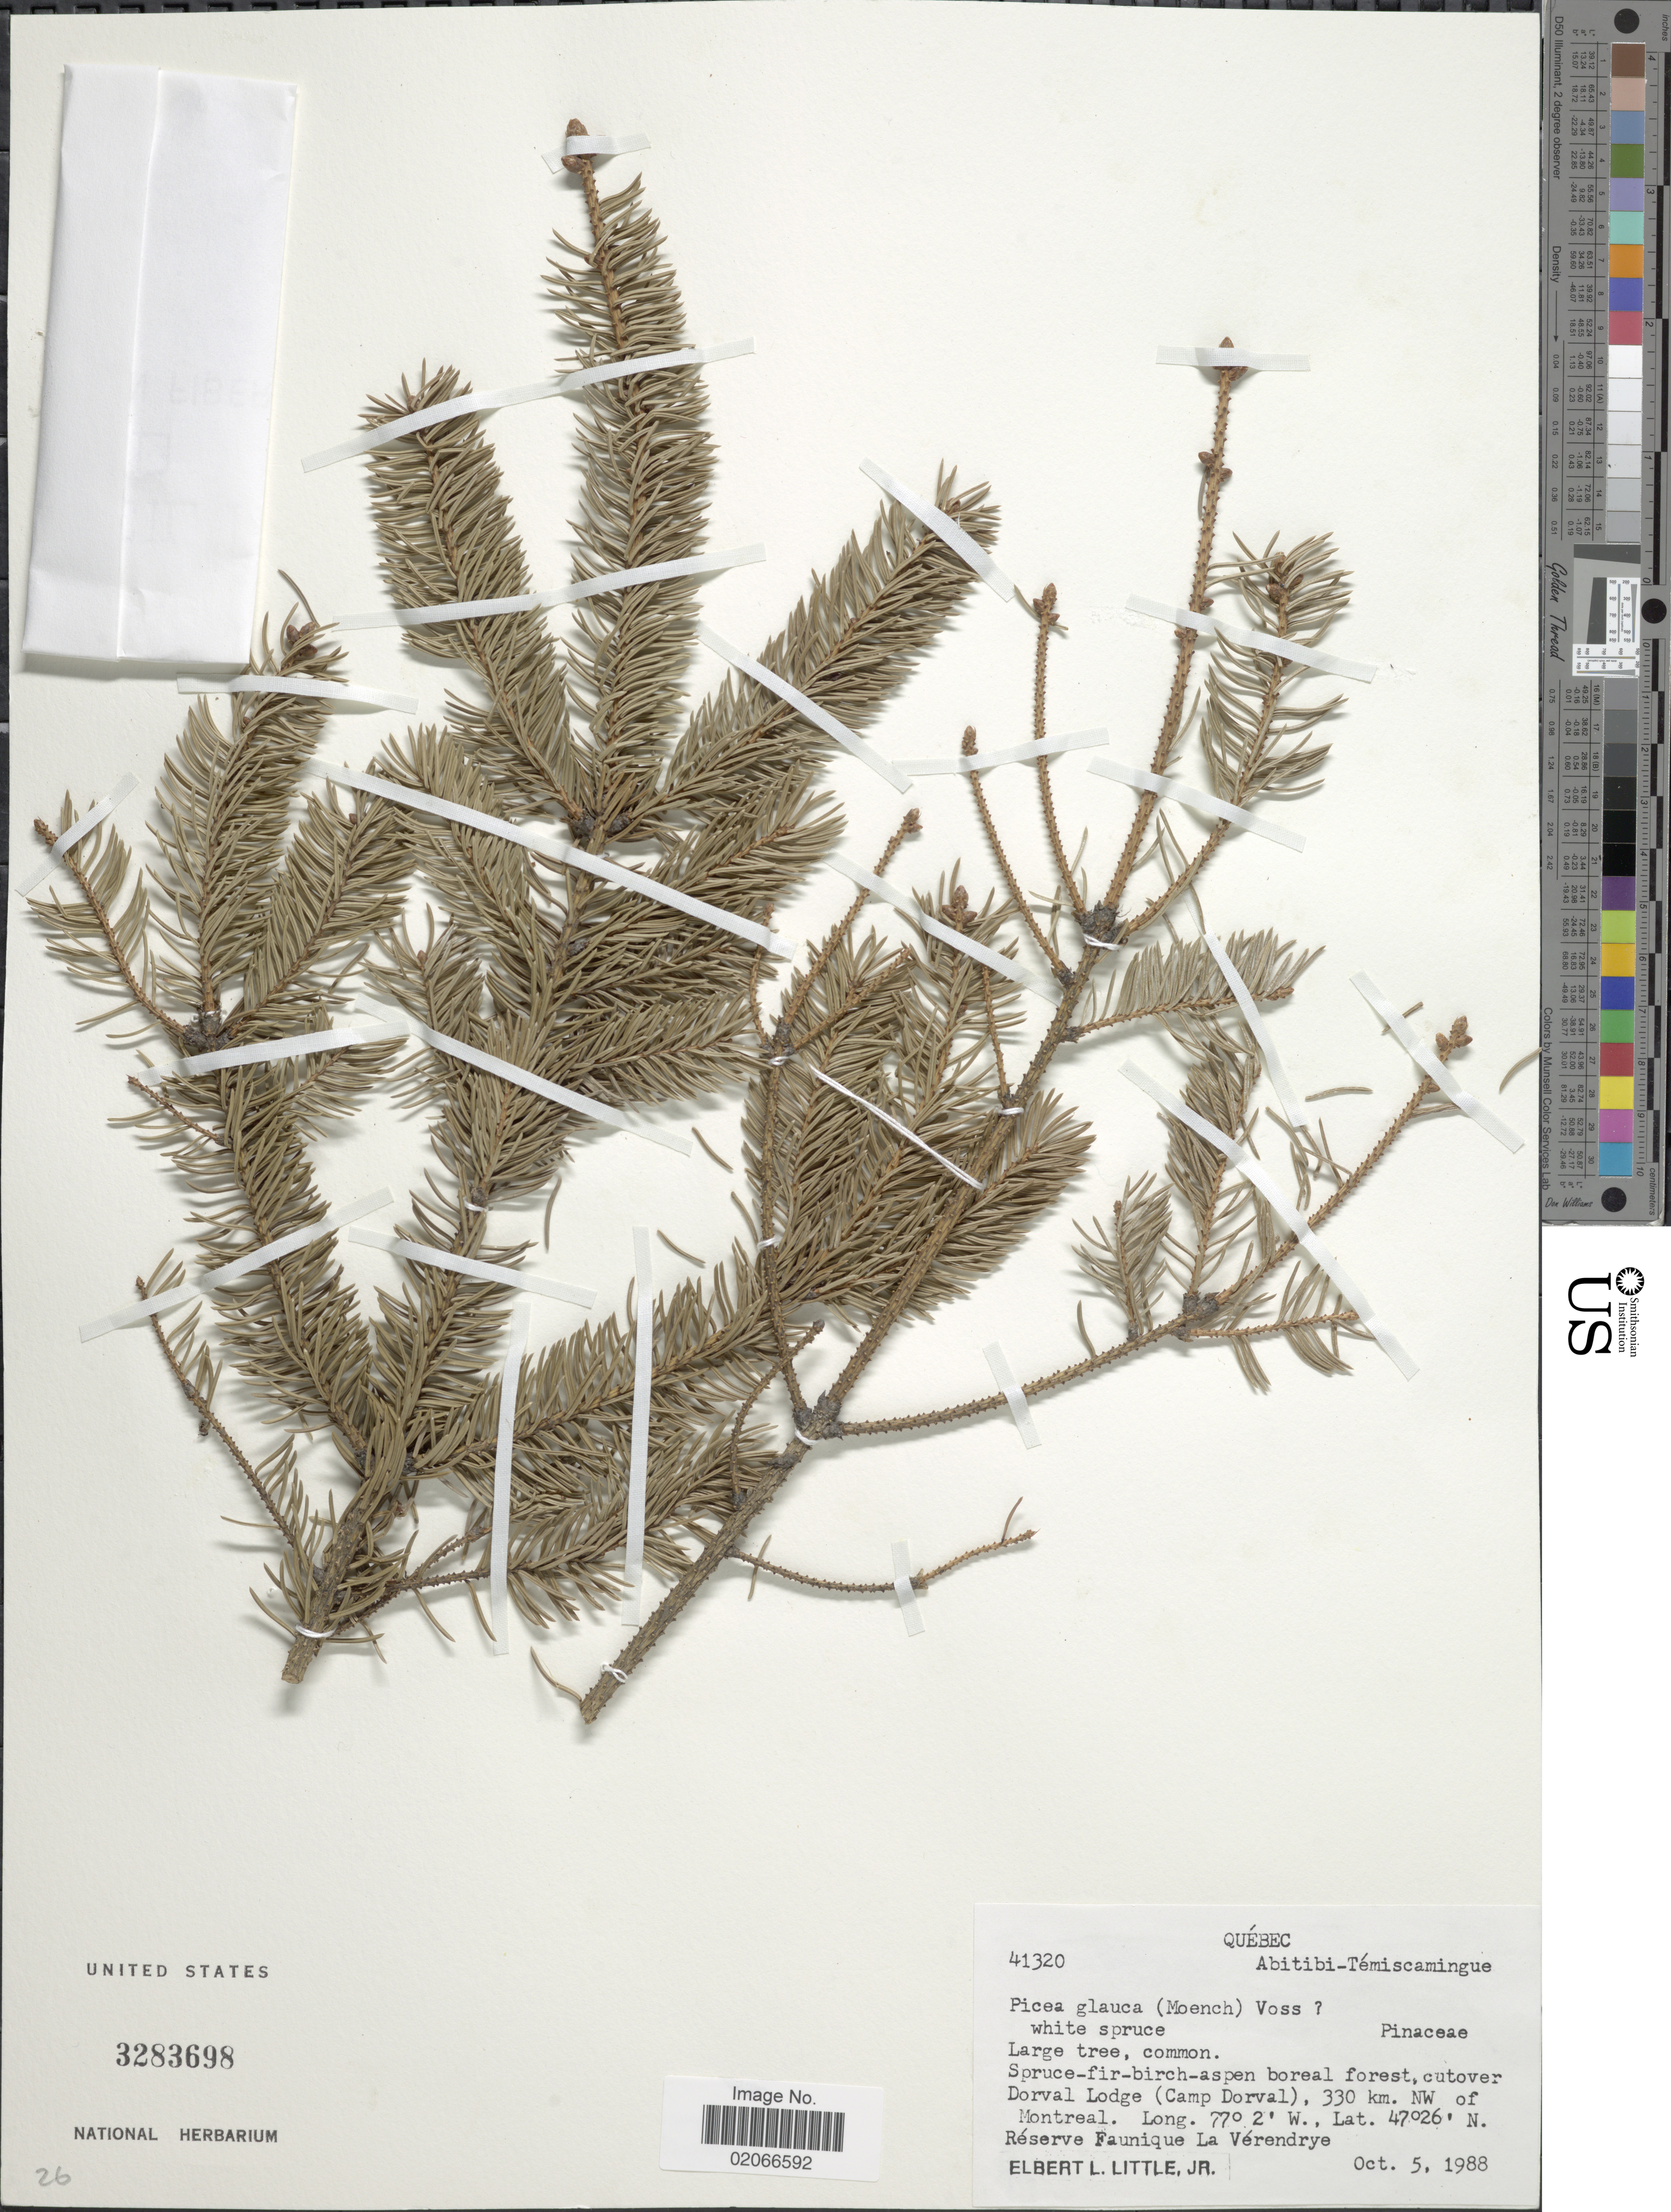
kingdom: Plantae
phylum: Tracheophyta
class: Pinopsida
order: Pinales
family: Pinaceae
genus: Picea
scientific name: Picea glauca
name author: (Moench) Voss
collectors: E. L. Little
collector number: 41320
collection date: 1988-10-05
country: Canada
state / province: Quebec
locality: Dorval Lodge (Camp Dorval), 330 km. NW of Montreal, Reserve Fauniqye La Verendrye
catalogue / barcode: US 3283698